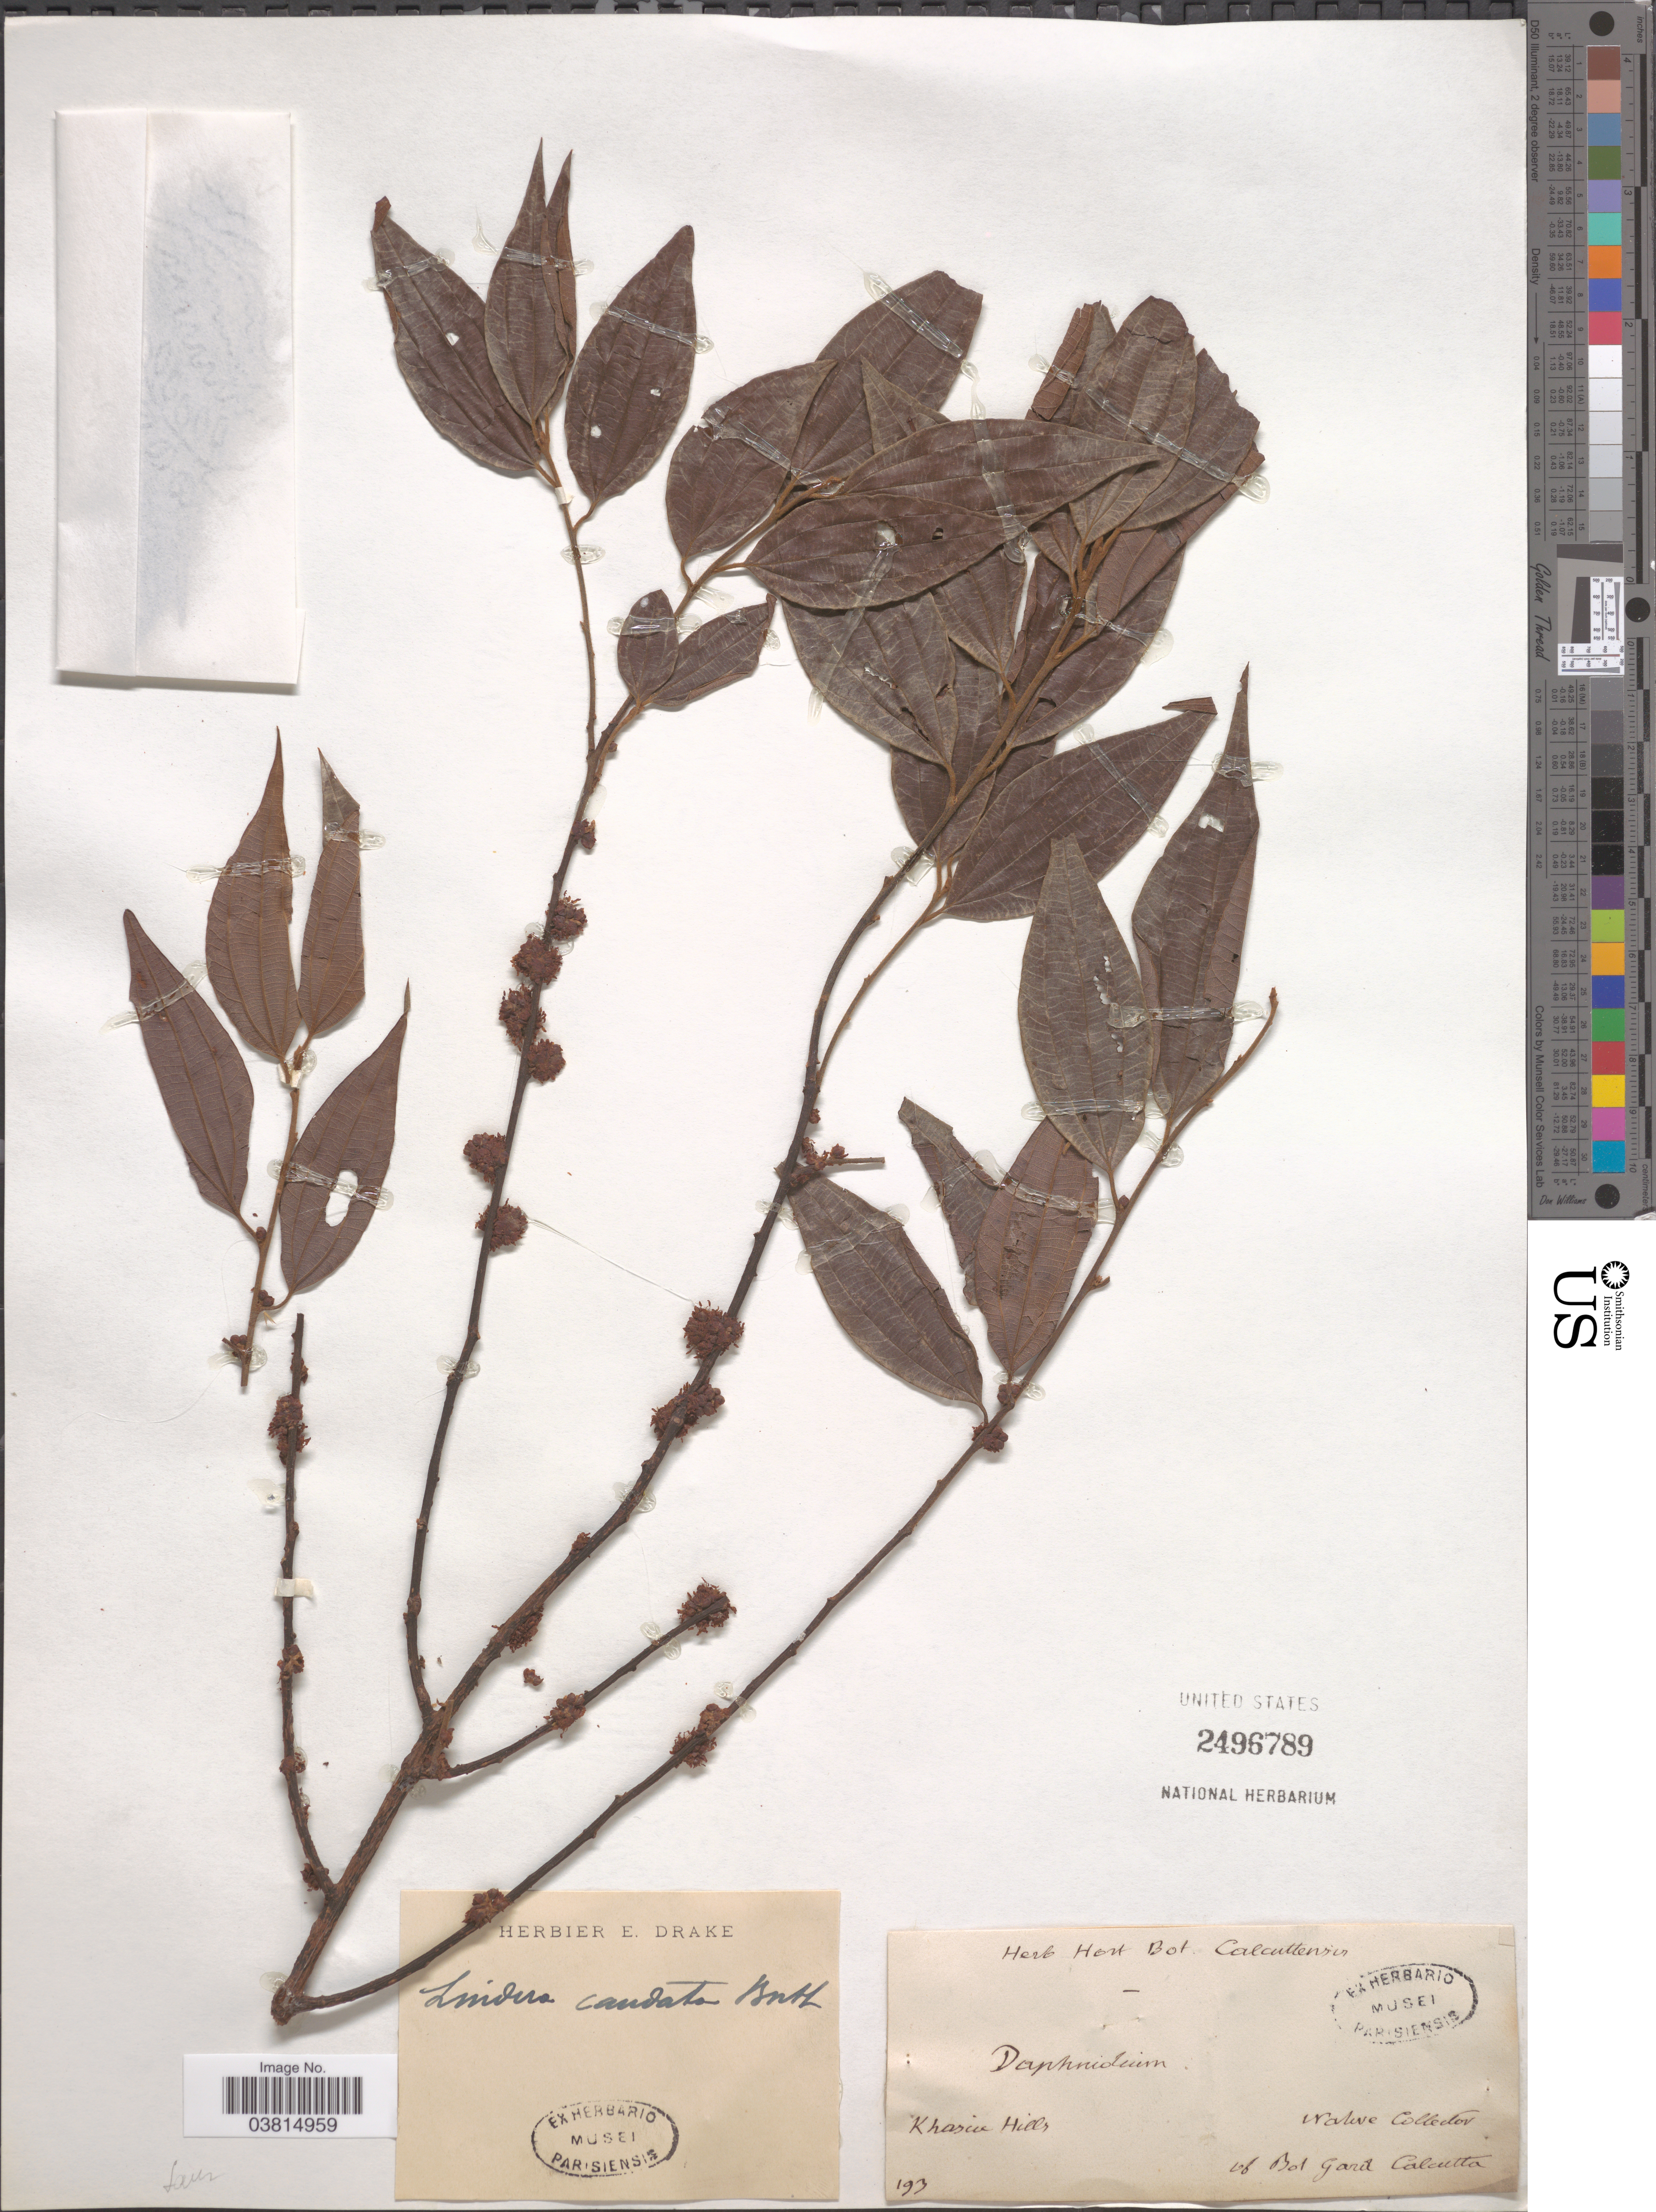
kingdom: Plantae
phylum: Tracheophyta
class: Magnoliopsida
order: Laurales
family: Lauraceae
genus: Lindera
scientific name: Lindera caudata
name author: (Nees) Hook. f.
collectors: Native collector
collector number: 193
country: India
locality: Khasia Hills.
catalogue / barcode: US 2496789